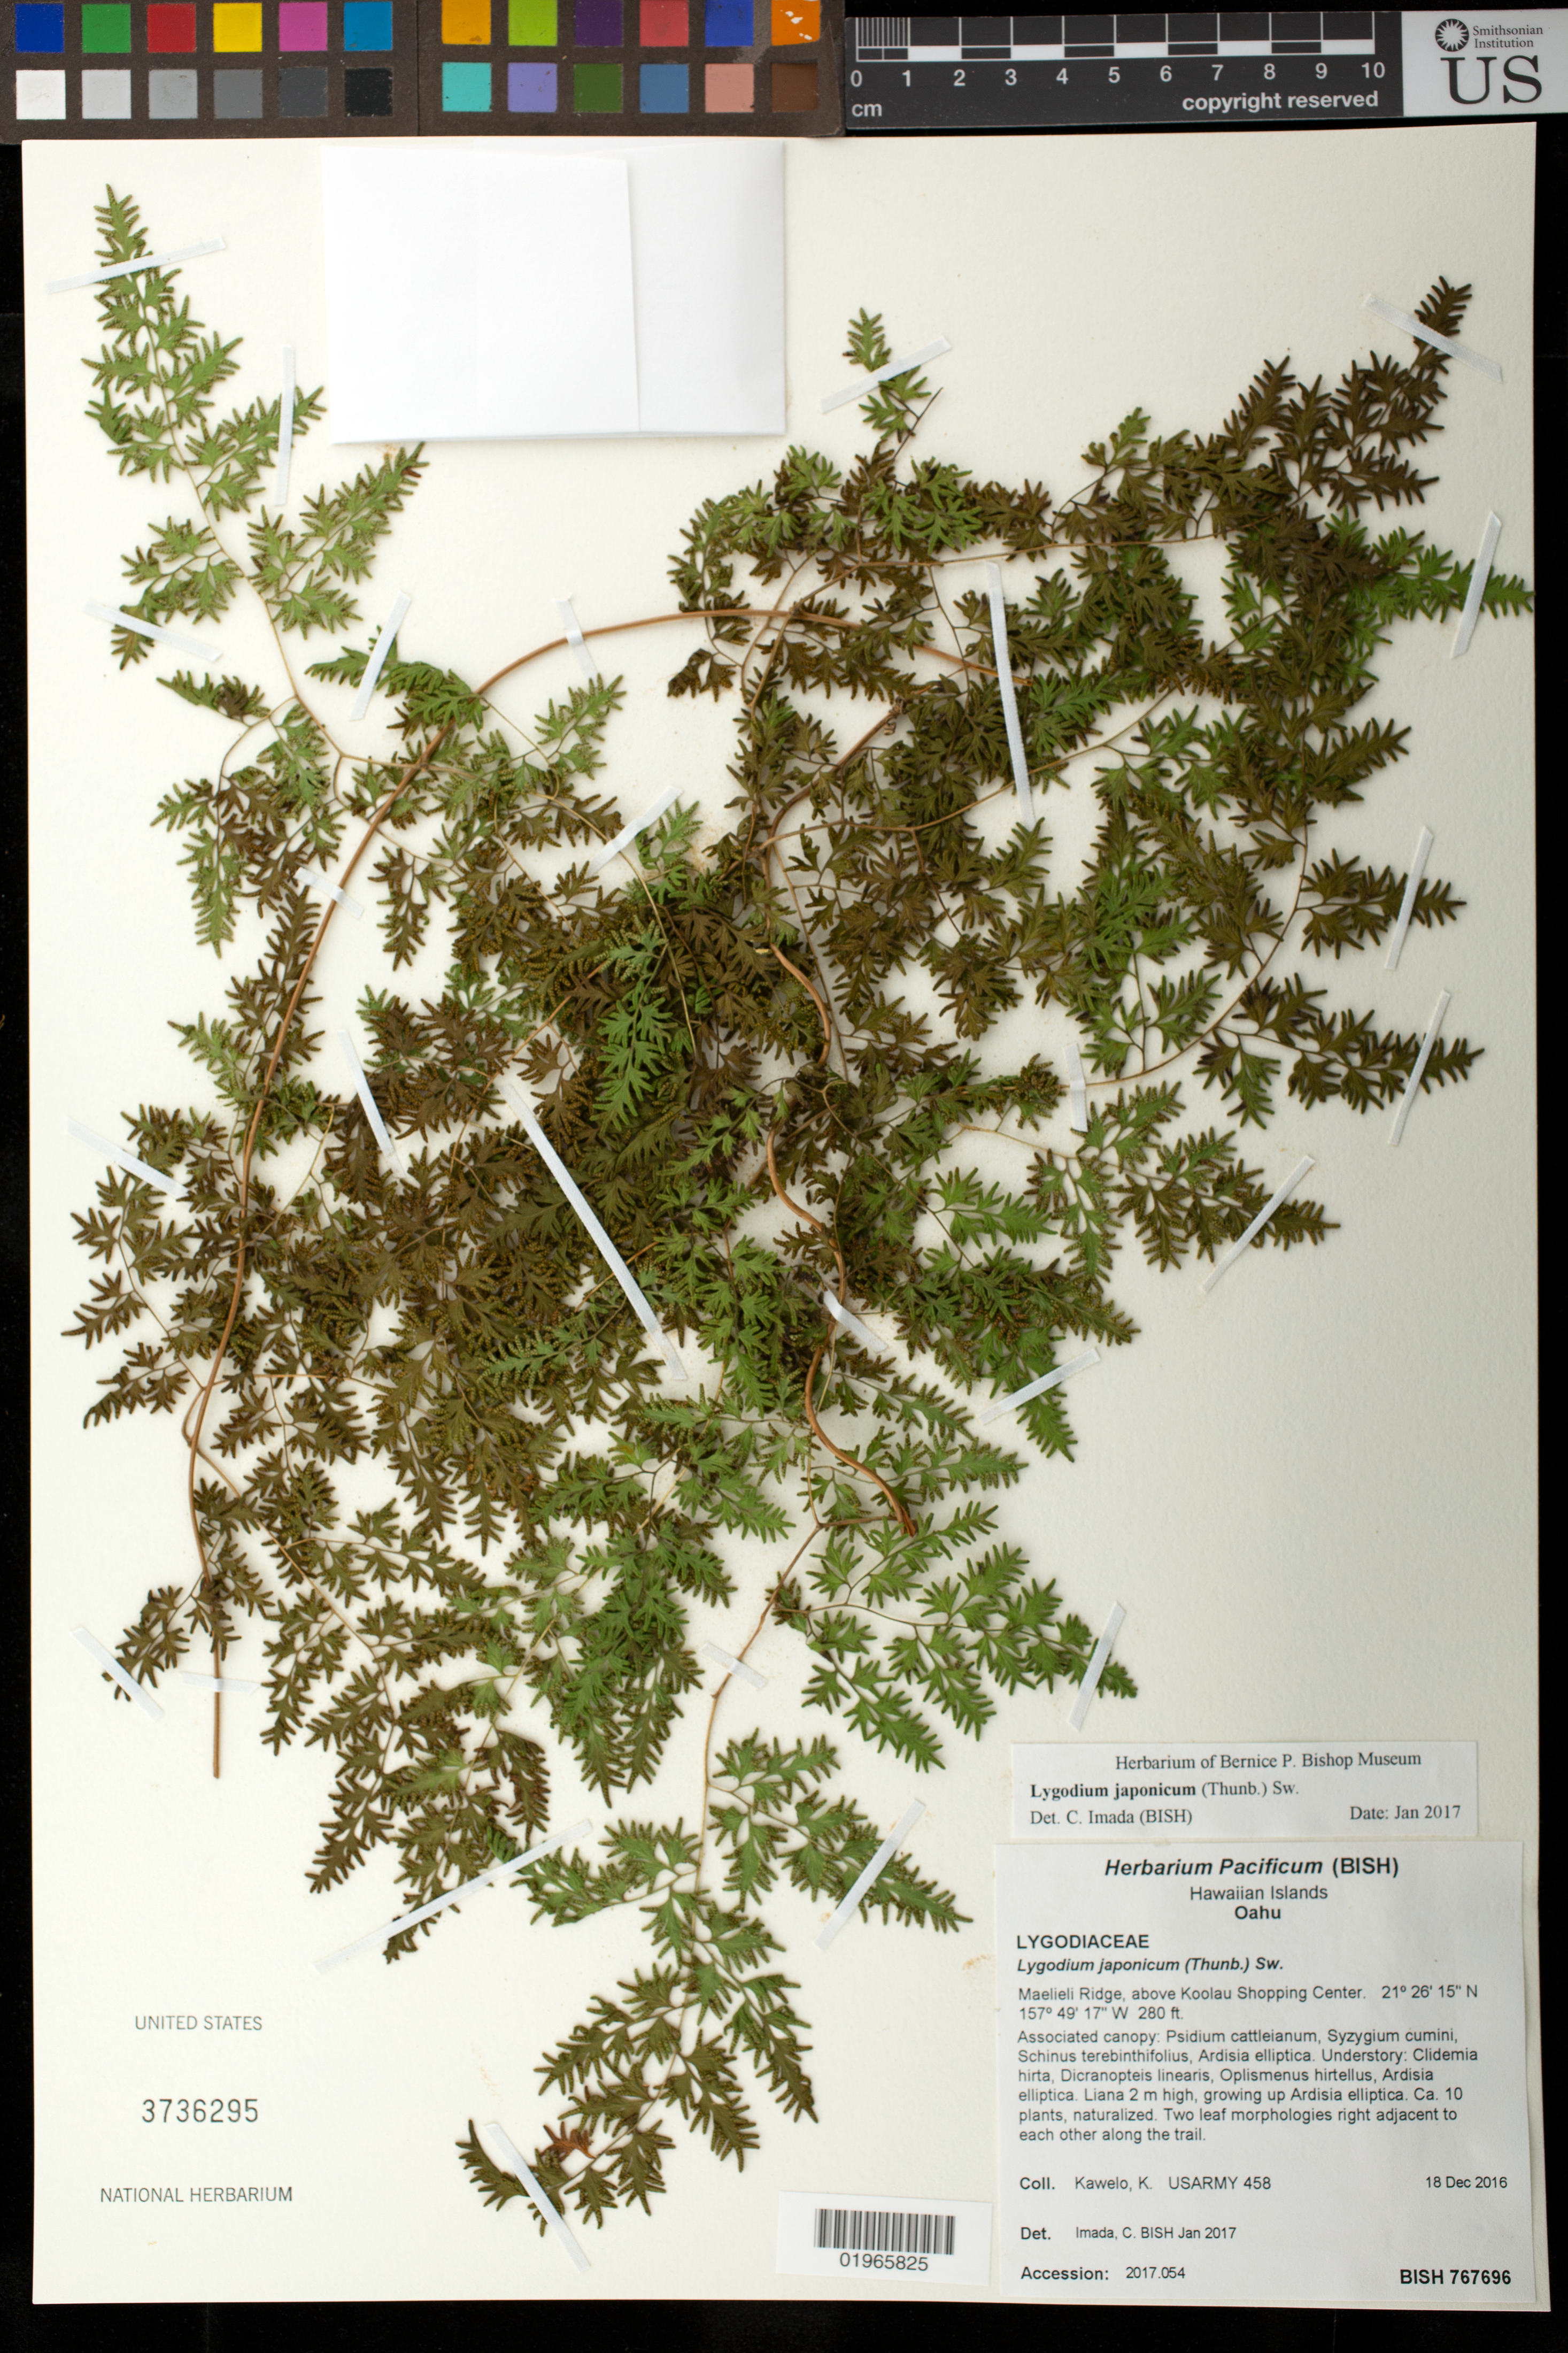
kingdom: Plantae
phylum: Tracheophyta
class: Polypodiopsida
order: Schizaeales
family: Lygodiaceae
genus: Lygodium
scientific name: Lygodium japonicum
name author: (Thunb.) Sw.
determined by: Imada, C. T.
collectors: K. Kawelo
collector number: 458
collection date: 2016-12-18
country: United States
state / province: Hawaii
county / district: Honolulu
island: Oahu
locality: Maelieli Ridge, above Koolau Shopping Center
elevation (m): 85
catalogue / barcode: US 3736295